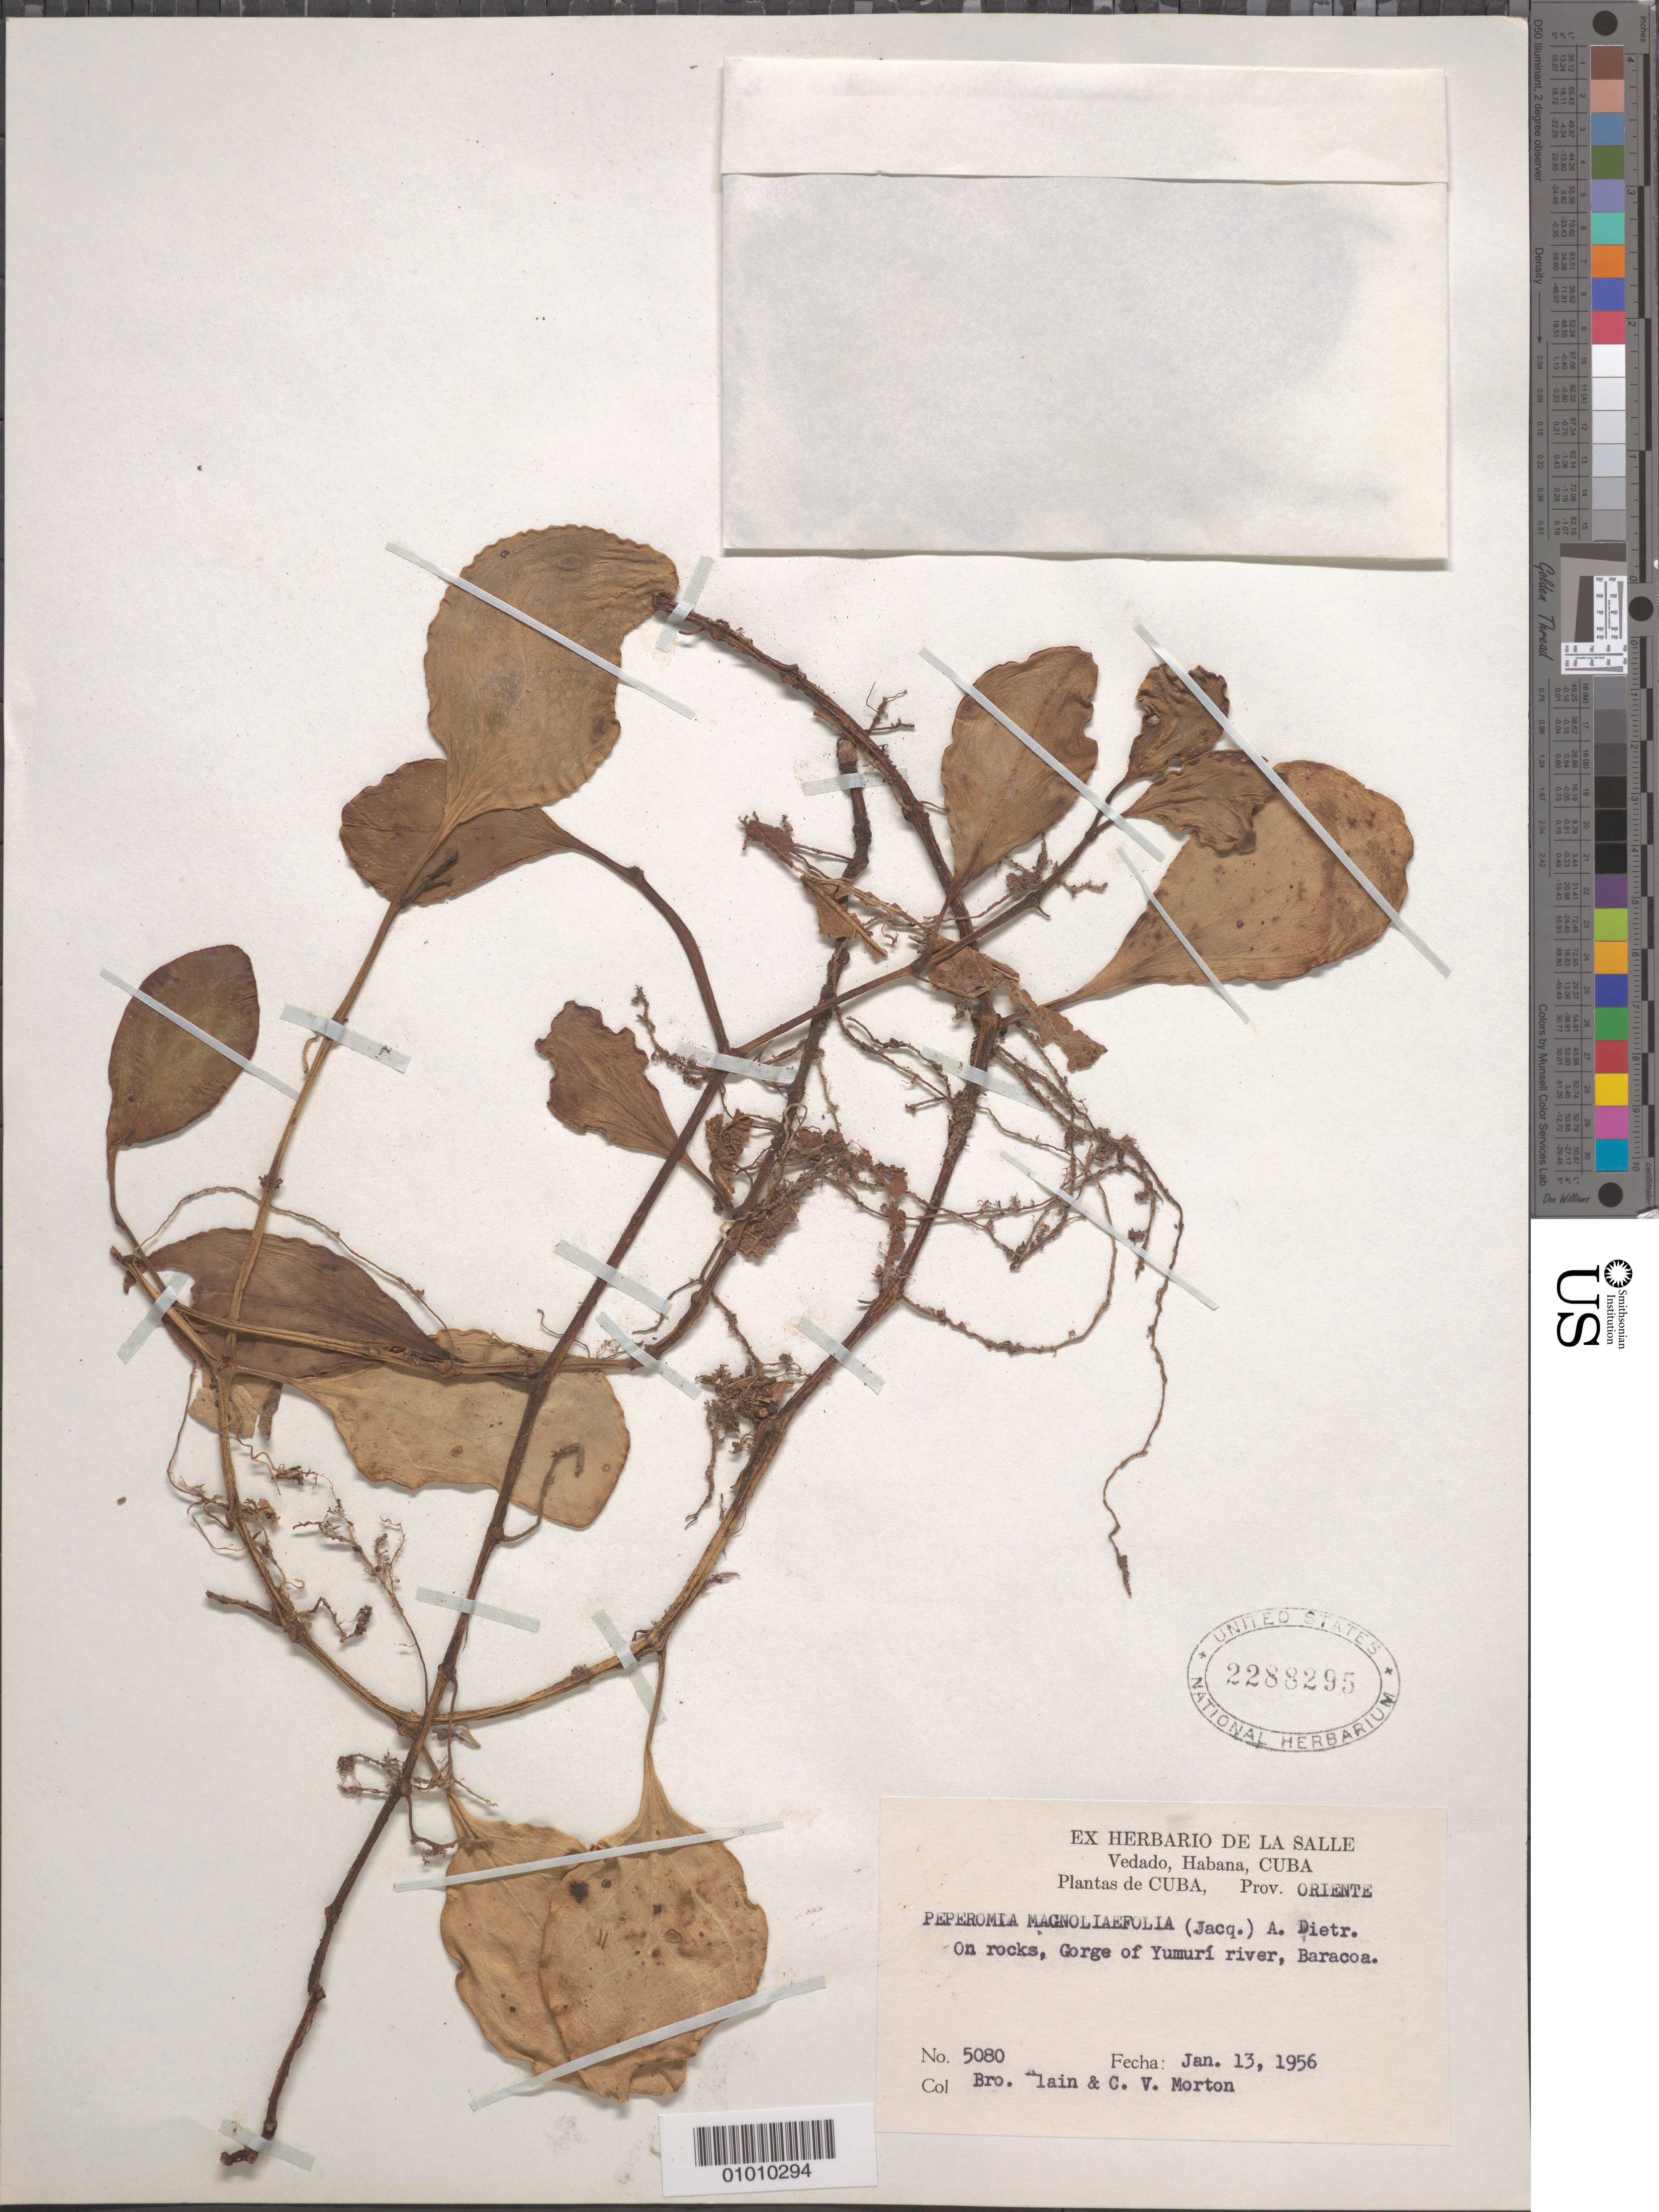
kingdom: Plantae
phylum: Tracheophyta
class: Magnoliopsida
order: Piperales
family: Piperaceae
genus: Peperomia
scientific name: Peperomia magnoliifolia var. magnoliifolia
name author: (Jacq.) A. Dietr.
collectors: A. H. Liogier & C. V. Morton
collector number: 5080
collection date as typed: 13 Jan 1956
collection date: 1956-01-13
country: Cuba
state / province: Guantanamo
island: Cuba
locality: Vedado, Habana On rocks, Gorge of Yumurf river, Baracoa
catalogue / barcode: US 2288295